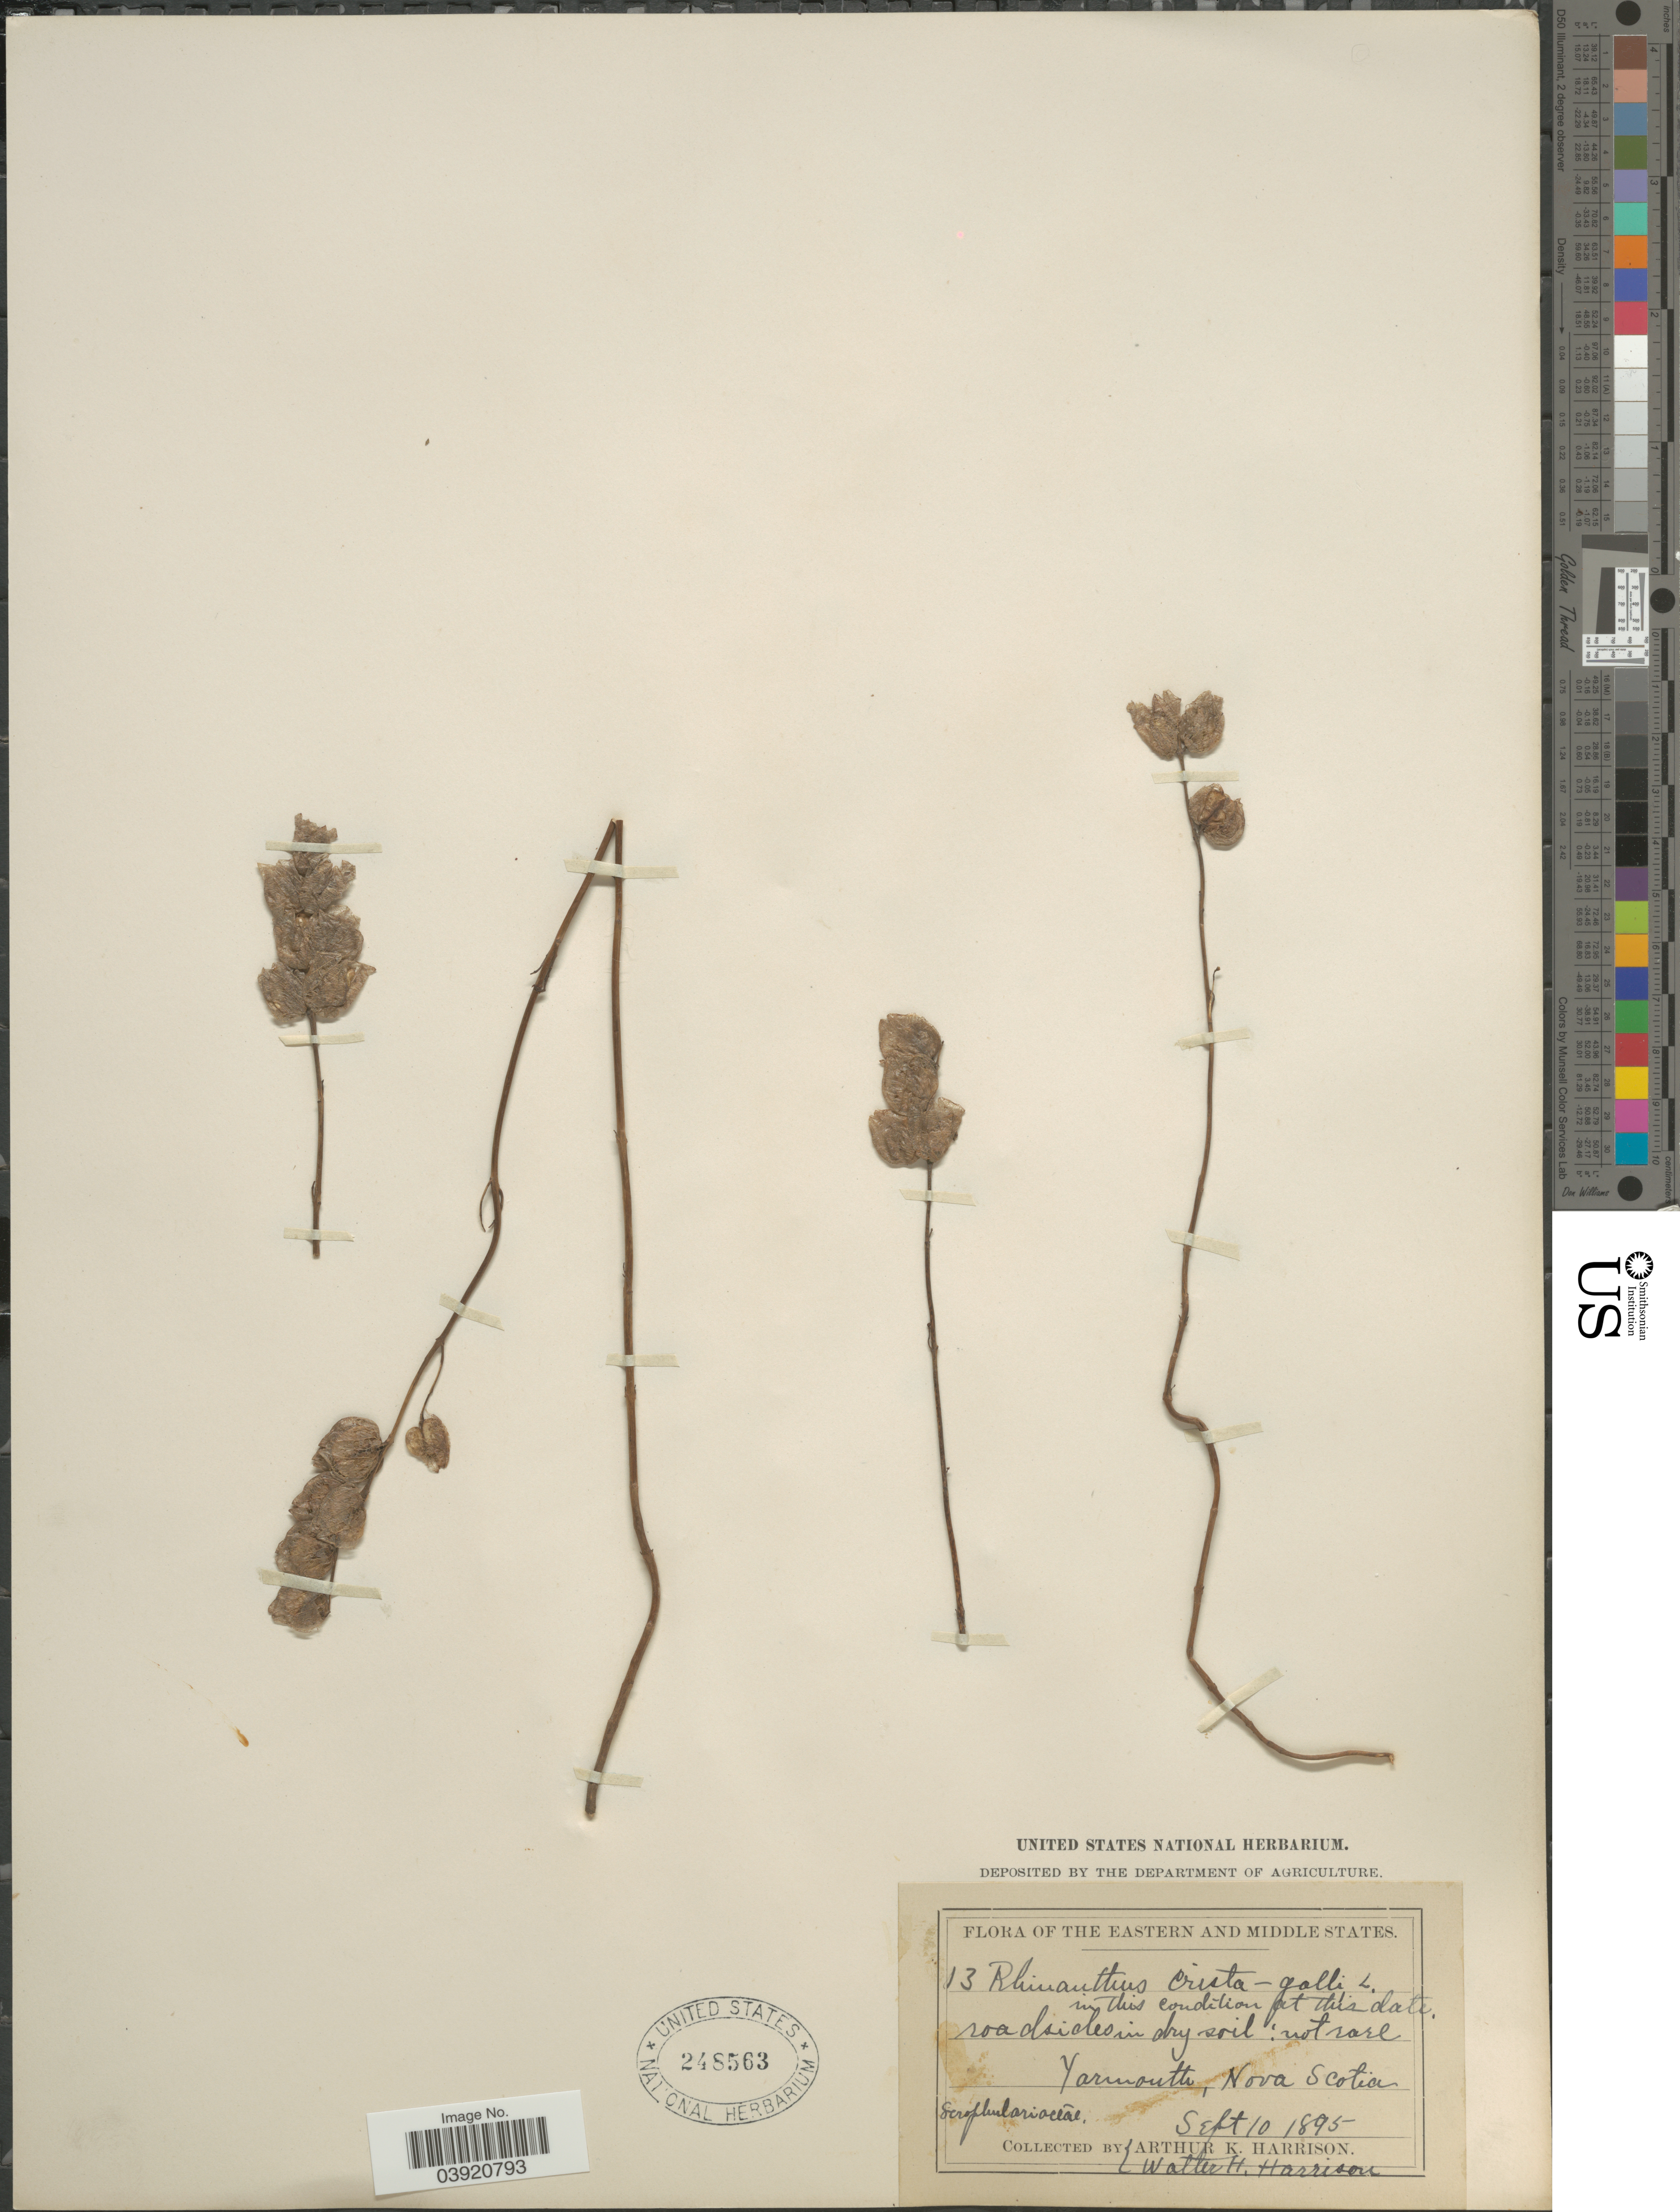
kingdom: Plantae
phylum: Tracheophyta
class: Magnoliopsida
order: Lamiales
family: Orobanchaceae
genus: Rhinanthus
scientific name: Rhinanthus crista-galli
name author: L.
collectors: A. K. Harrison & W. H. Harrison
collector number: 13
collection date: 1895-09-10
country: Canada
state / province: Nova Scotia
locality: The Eastern and Middle States. Yarmouth.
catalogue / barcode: US 248563